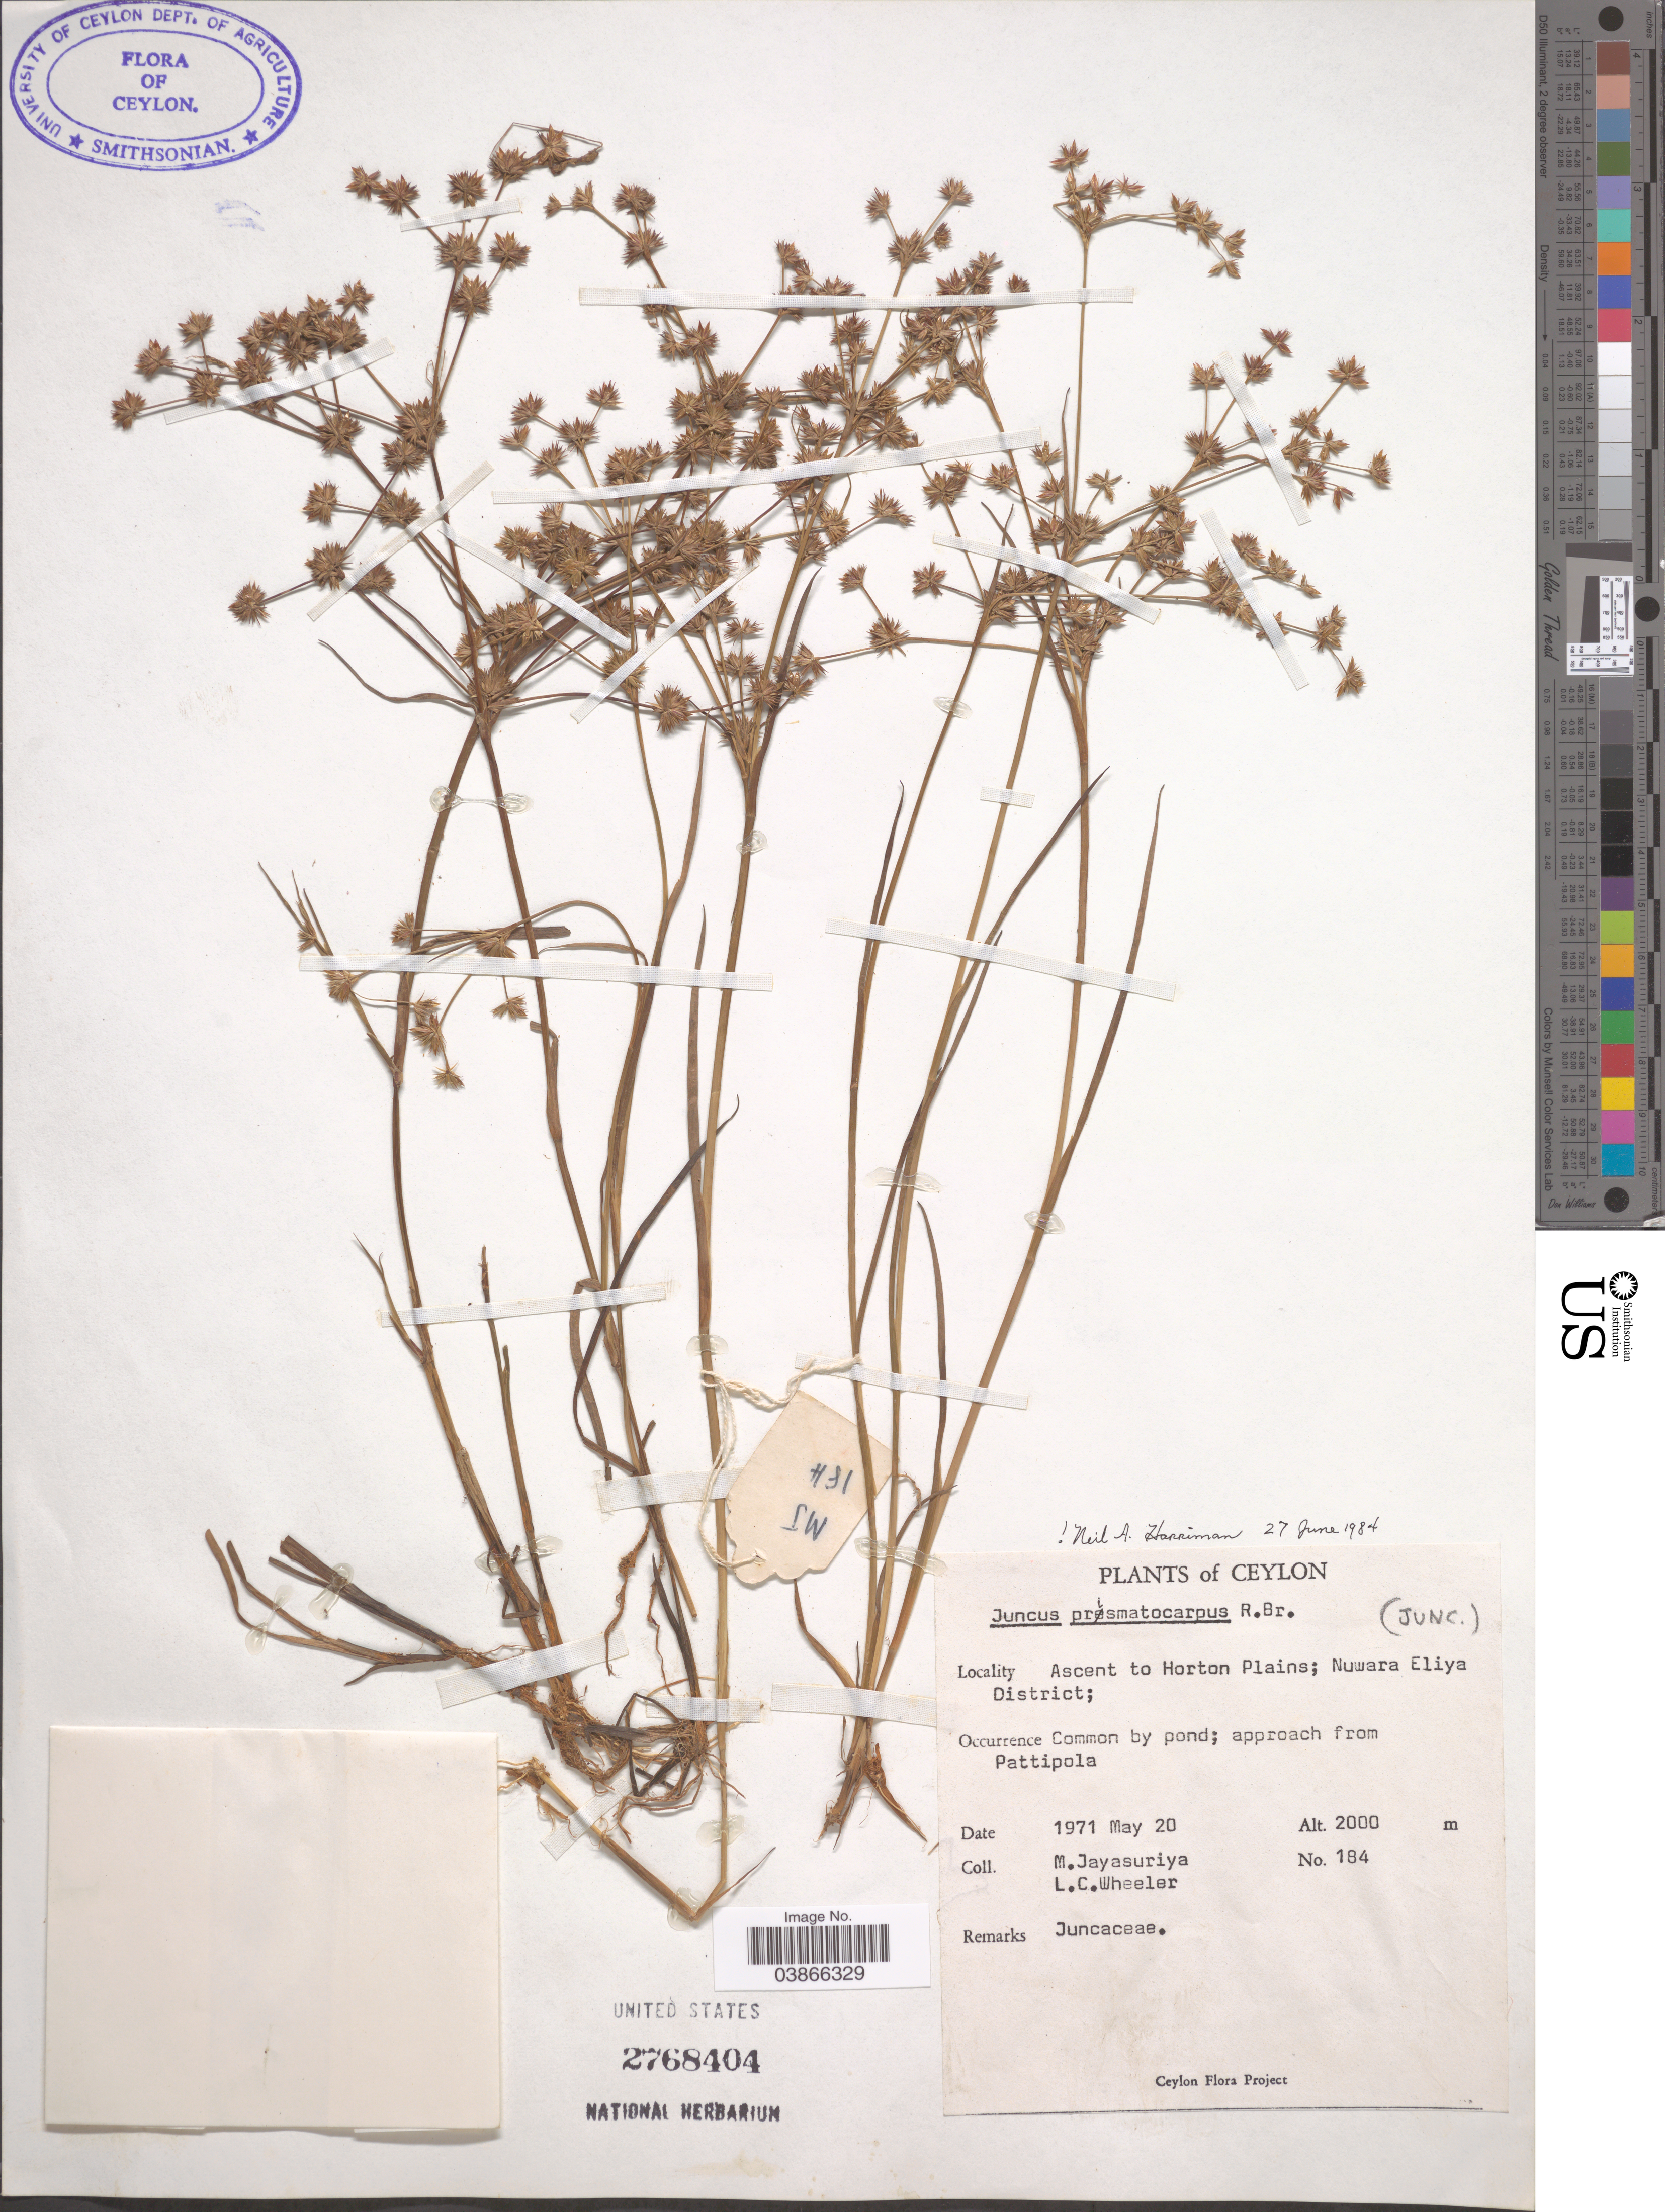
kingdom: Plantae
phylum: Tracheophyta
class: Liliopsida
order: Poales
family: Juncaceae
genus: Juncus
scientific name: Juncus prismatocarpus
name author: R. Br.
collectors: M. Jayasuriya & L. C. Wheeler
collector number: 184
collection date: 1971-05-20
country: Sri Lanka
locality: Ceylon. Ascent to Horton Plains; Nuwara Eliya District. Approach from Pattipola.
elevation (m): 2000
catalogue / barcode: US 2768404